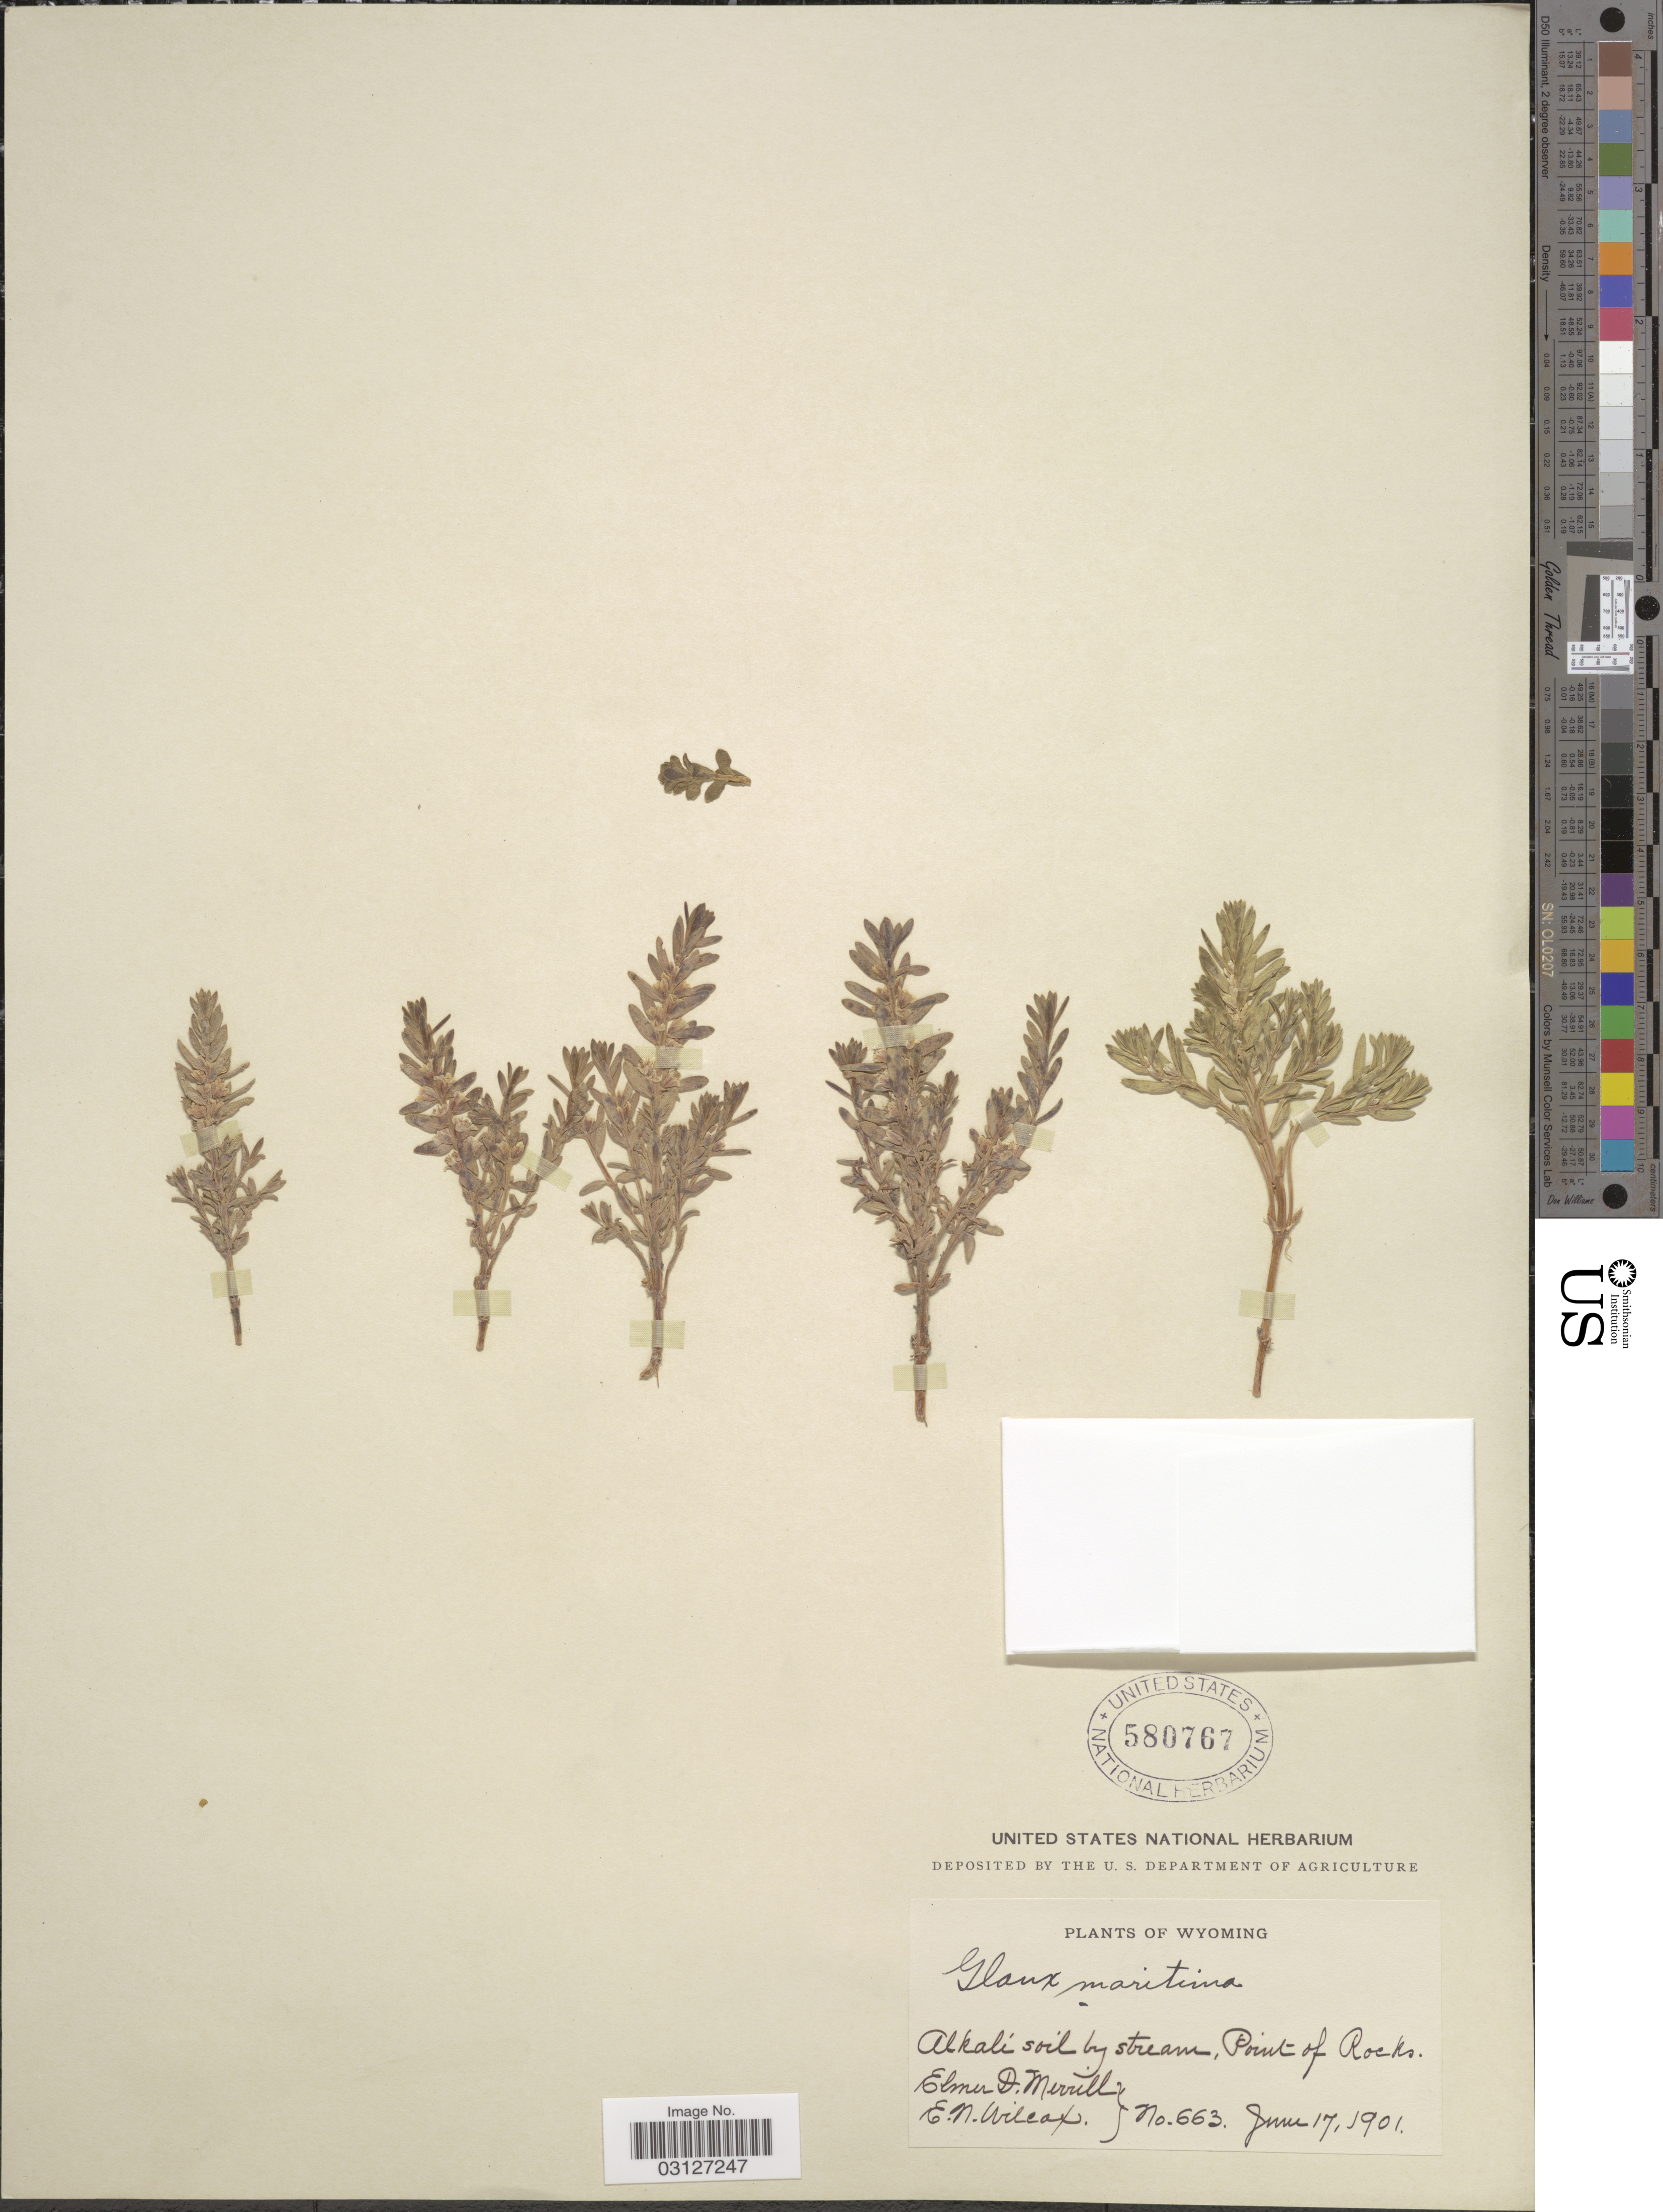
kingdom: Plantae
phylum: Tracheophyta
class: Magnoliopsida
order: Ericales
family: Primulaceae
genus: Glaux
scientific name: Glaux maritima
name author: L.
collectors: E. D. Merrill & E. Wilcox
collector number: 663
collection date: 1901-06-17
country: United States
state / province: Wyoming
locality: Alkali soil by stream, Point of Rocks.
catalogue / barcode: US 580767